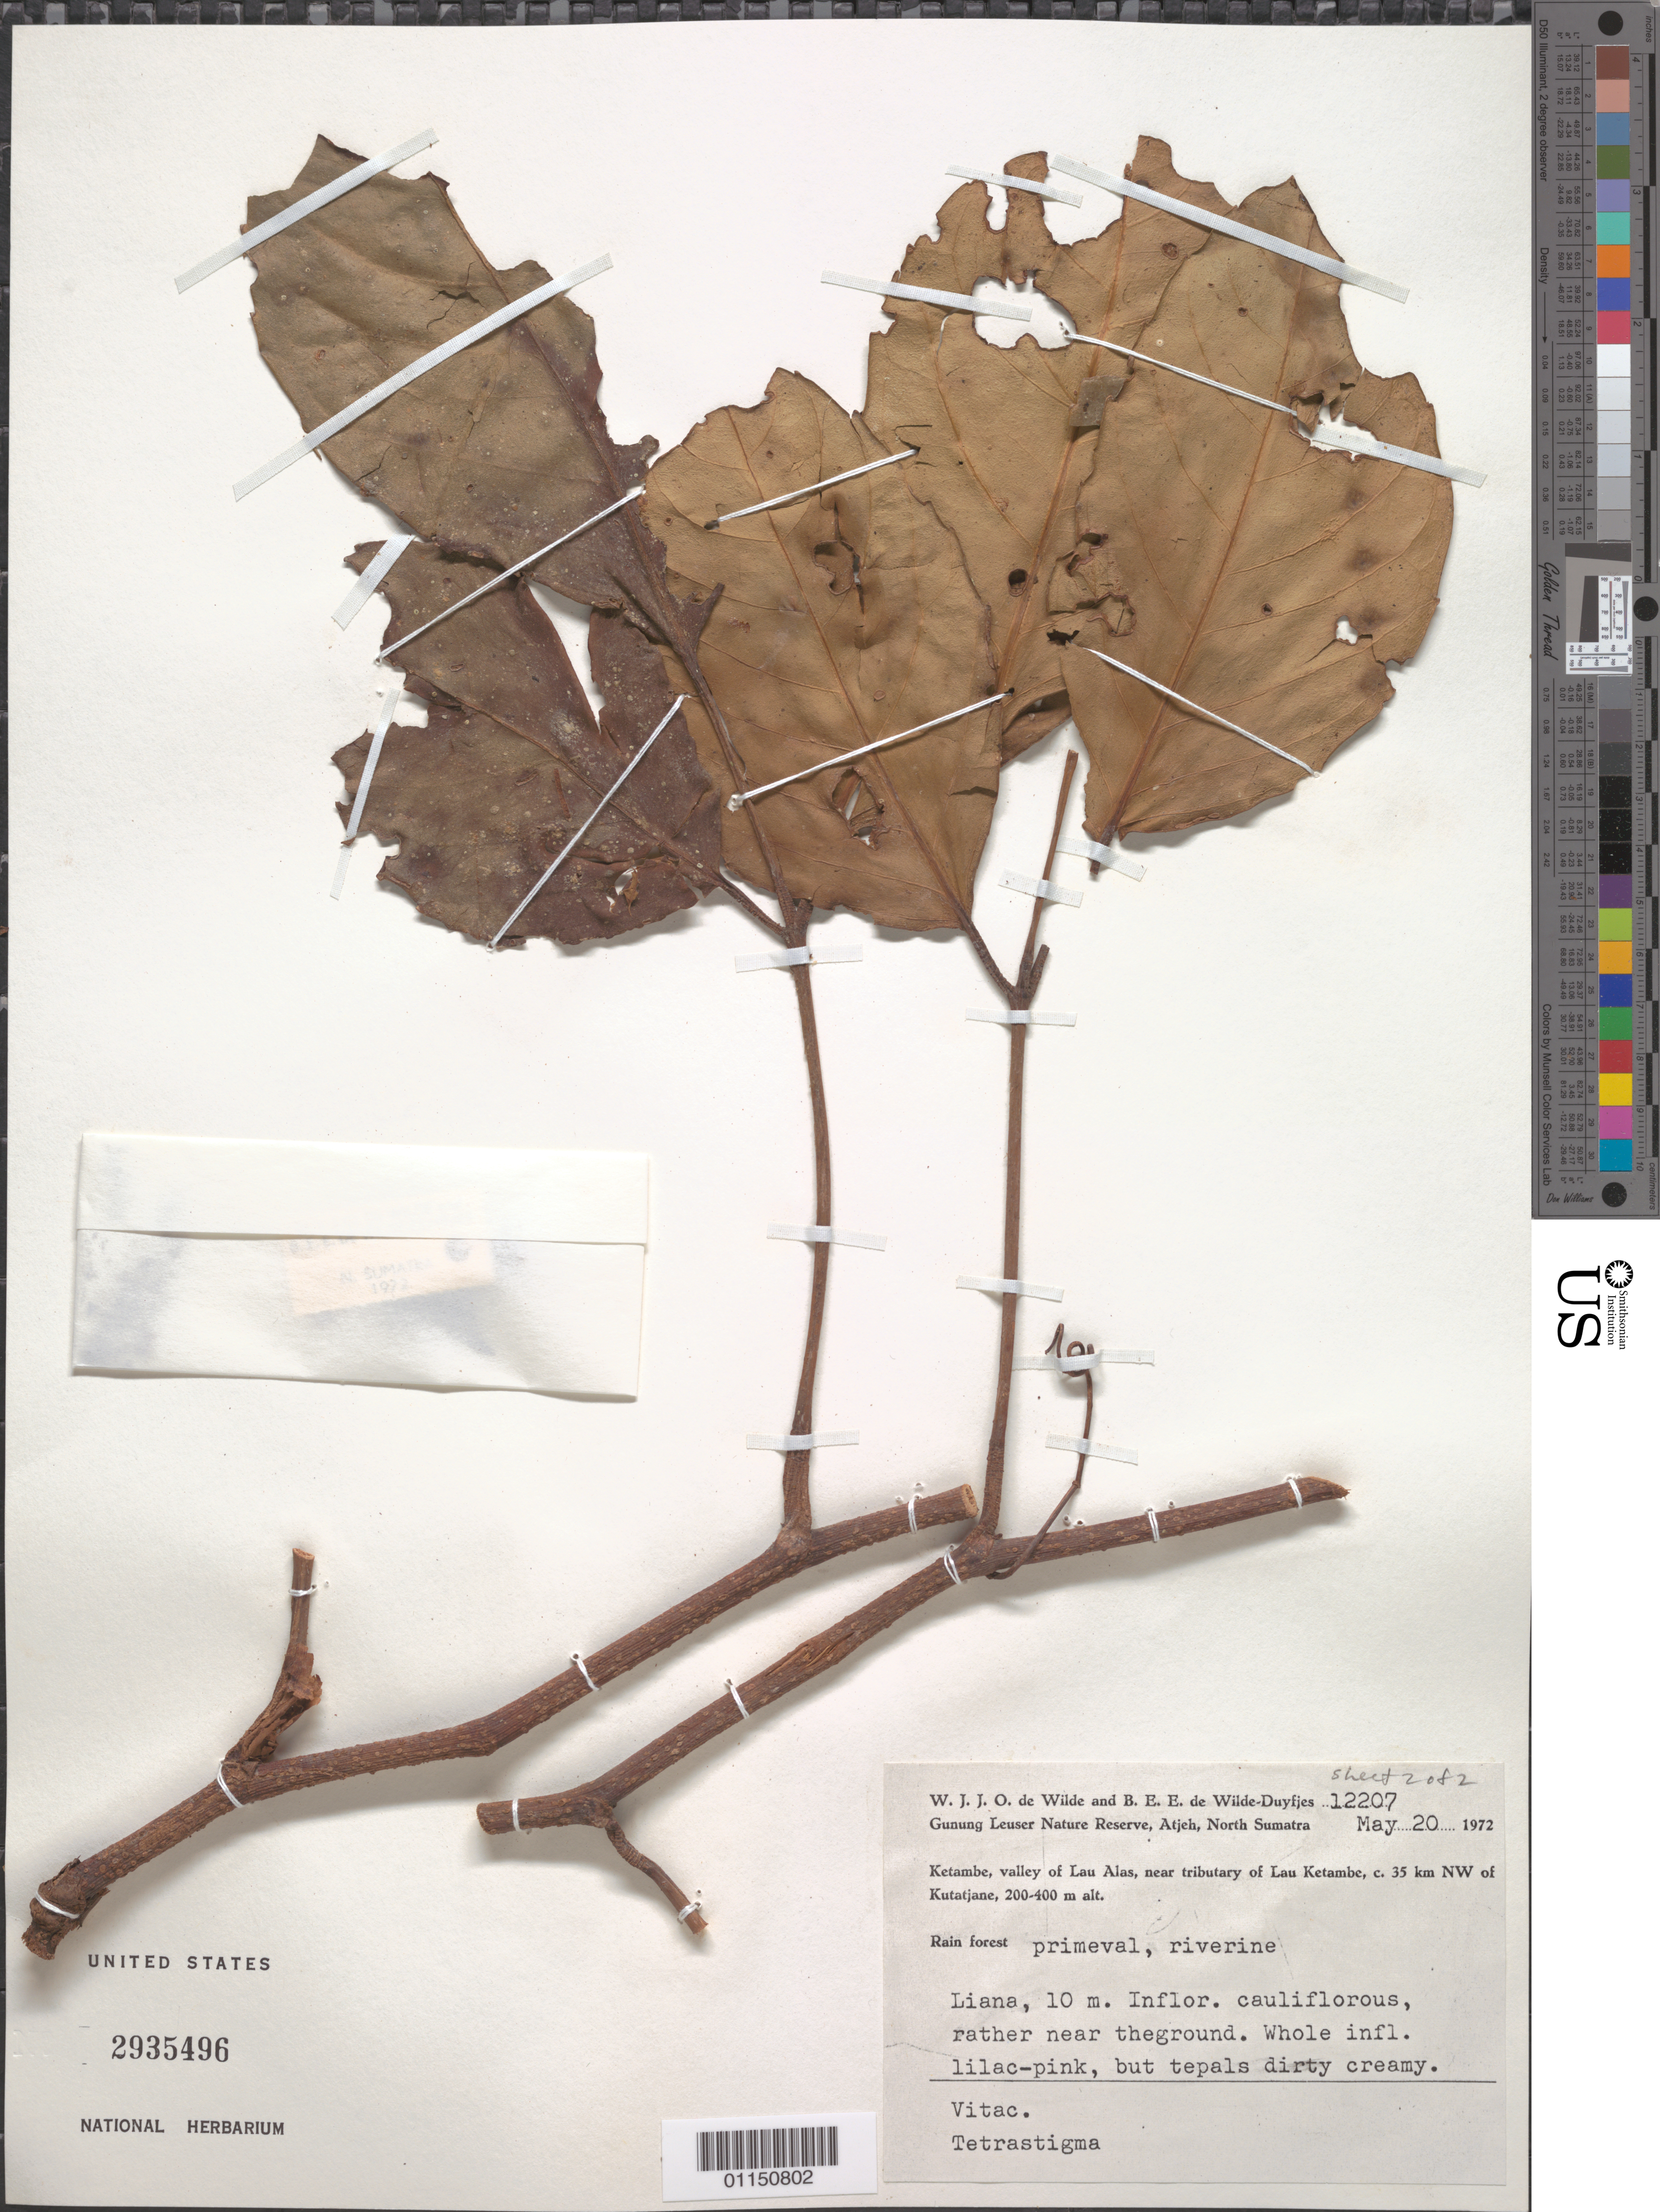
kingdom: Plantae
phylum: Tracheophyta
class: Magnoliopsida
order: Vitales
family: Vitaceae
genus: Tetrastigma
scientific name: Tetrastigma sp.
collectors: W. J. de Wilde & B. E. de Wilde-Duyfjes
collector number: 12207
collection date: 1972-05-20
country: Indonesia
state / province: Sumatra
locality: Gunung Leuser Nature Reserve, Atjeh. Ketambe; valley of Lau Alas, near tributary of Lau Ketambe, c. 35 km NW of Kutatjane.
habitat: Liana. Rain forest.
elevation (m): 200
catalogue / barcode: US 2935496